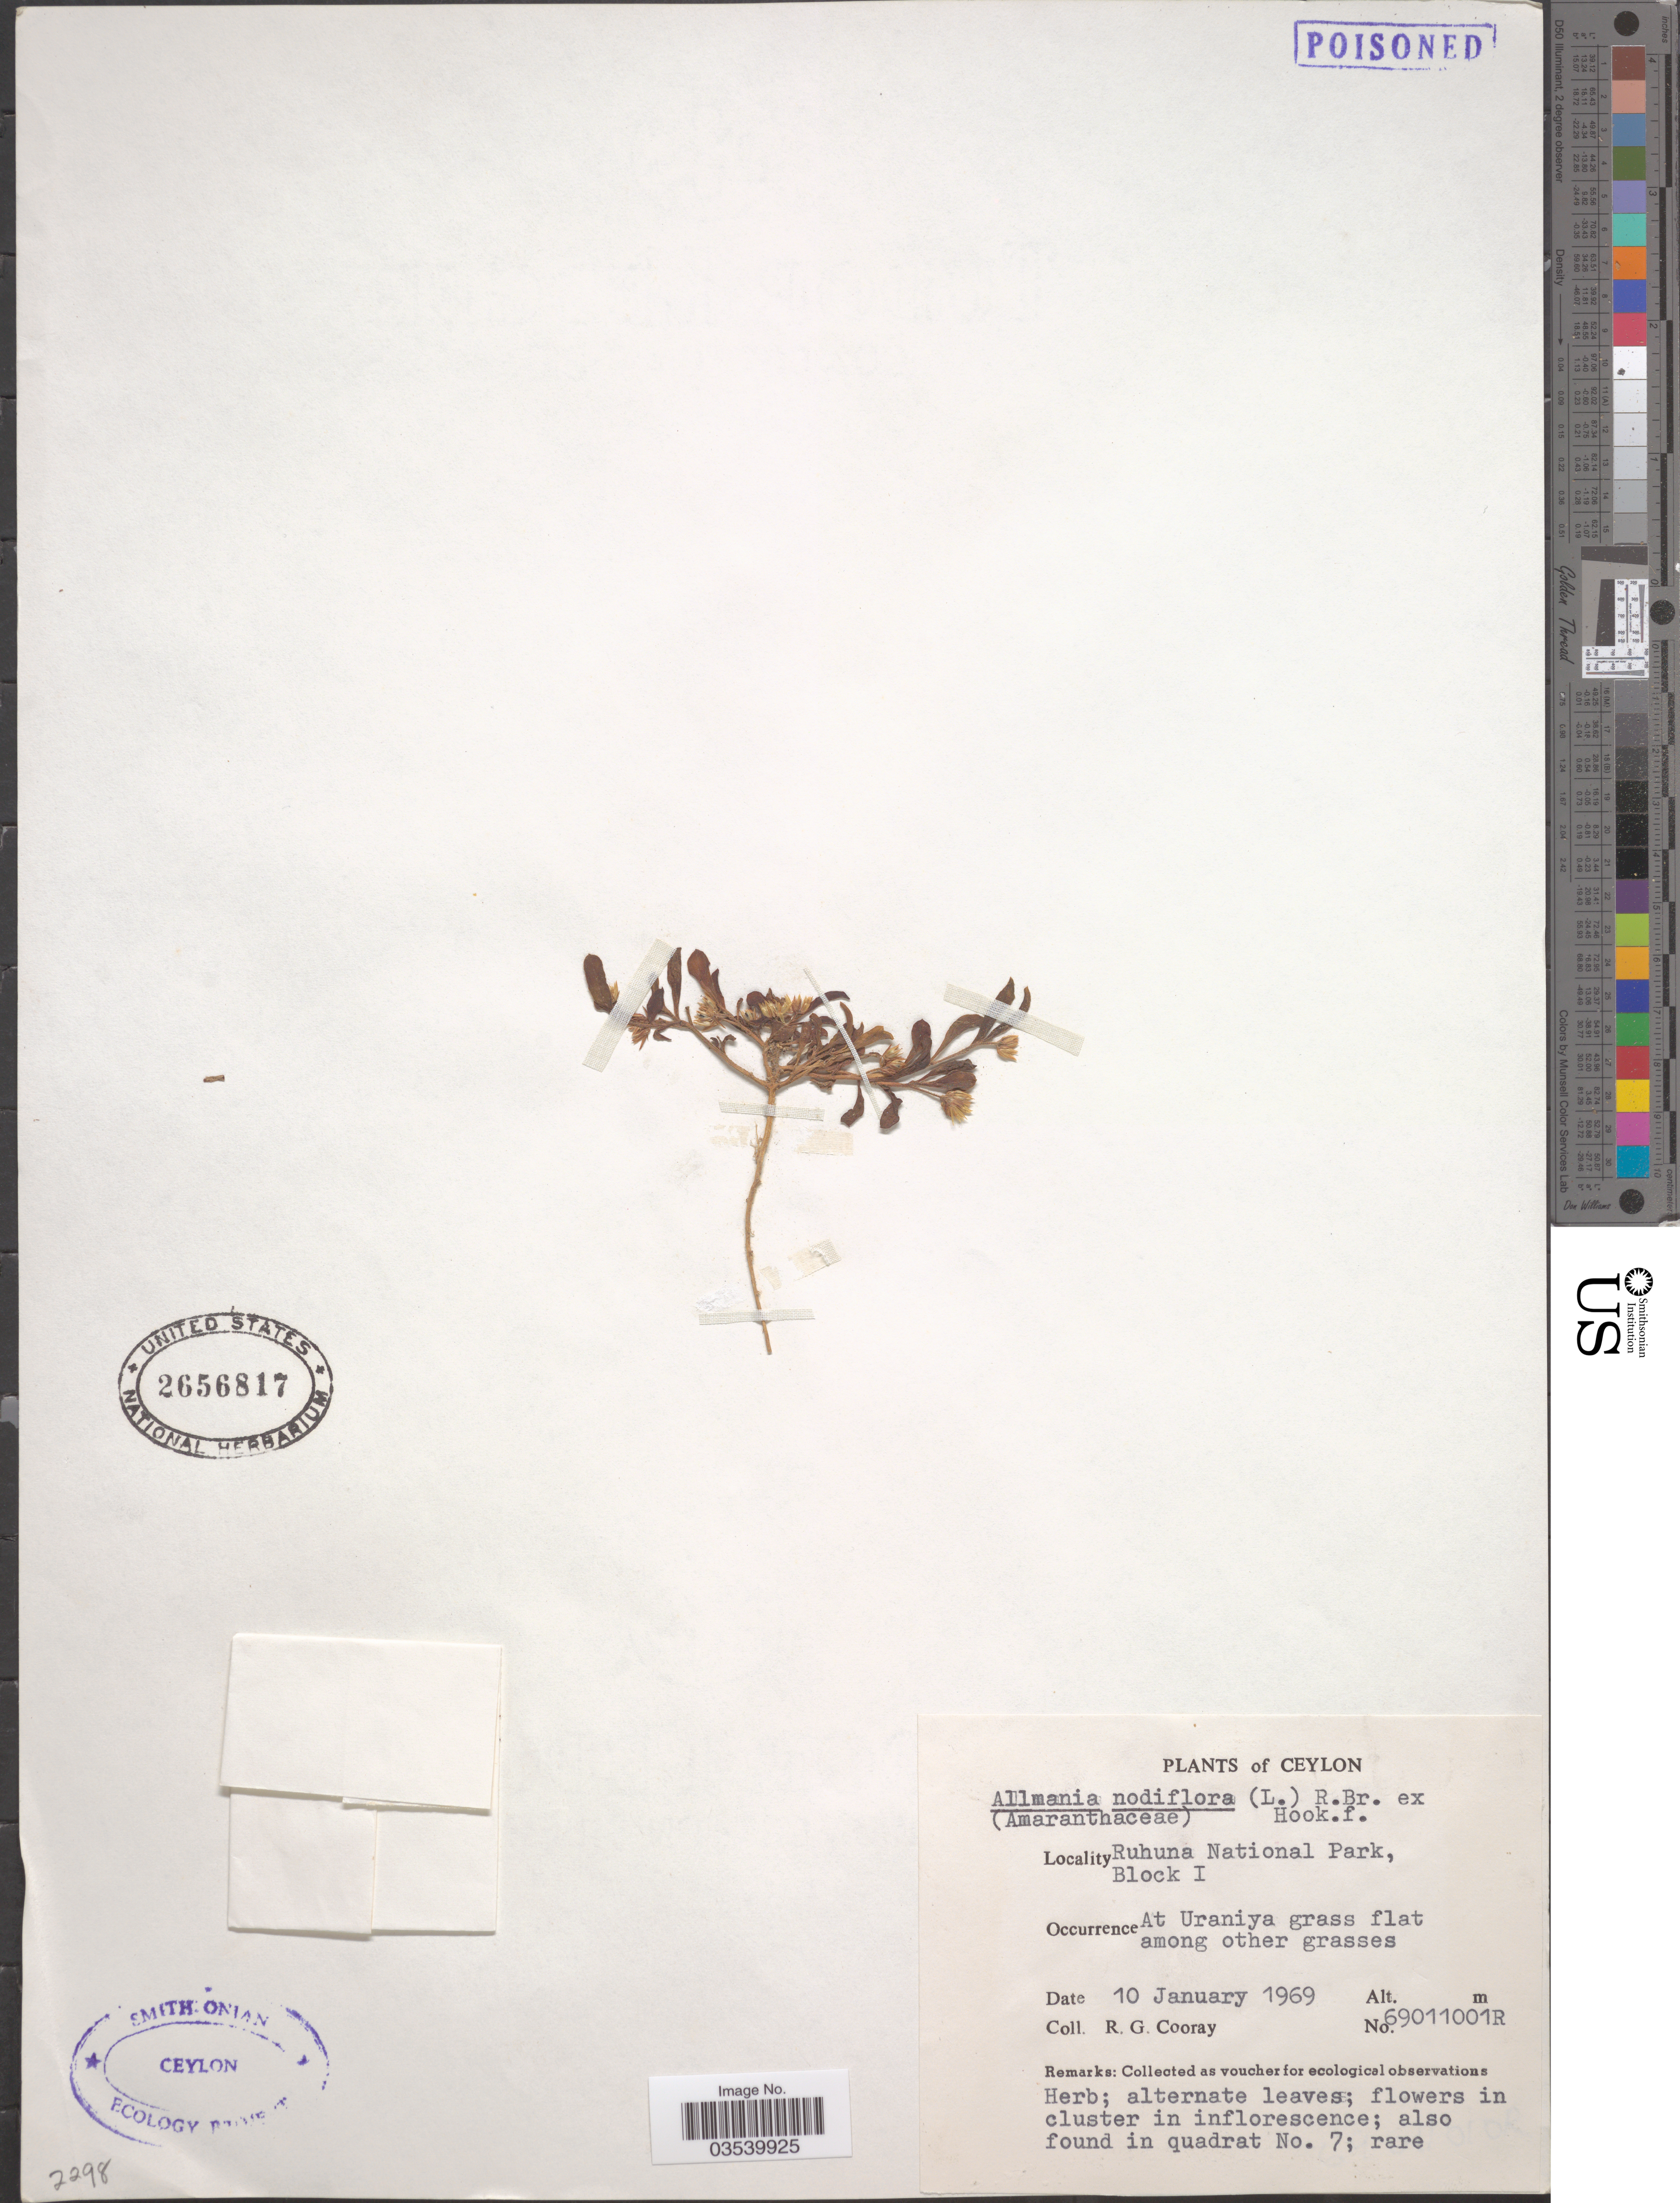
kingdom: Plantae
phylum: Tracheophyta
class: Magnoliopsida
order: Caryophyllales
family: Amaranthaceae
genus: Allmania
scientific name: Allmania nodiflora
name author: (L.) R. Br. ex Wight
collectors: R. Cooray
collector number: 69011001R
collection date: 1969-01-10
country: Sri Lanka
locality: Ceylon. Ruhuna National Park, Block I. At Uraniya grass flat among other grasses.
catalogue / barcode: US 2656817